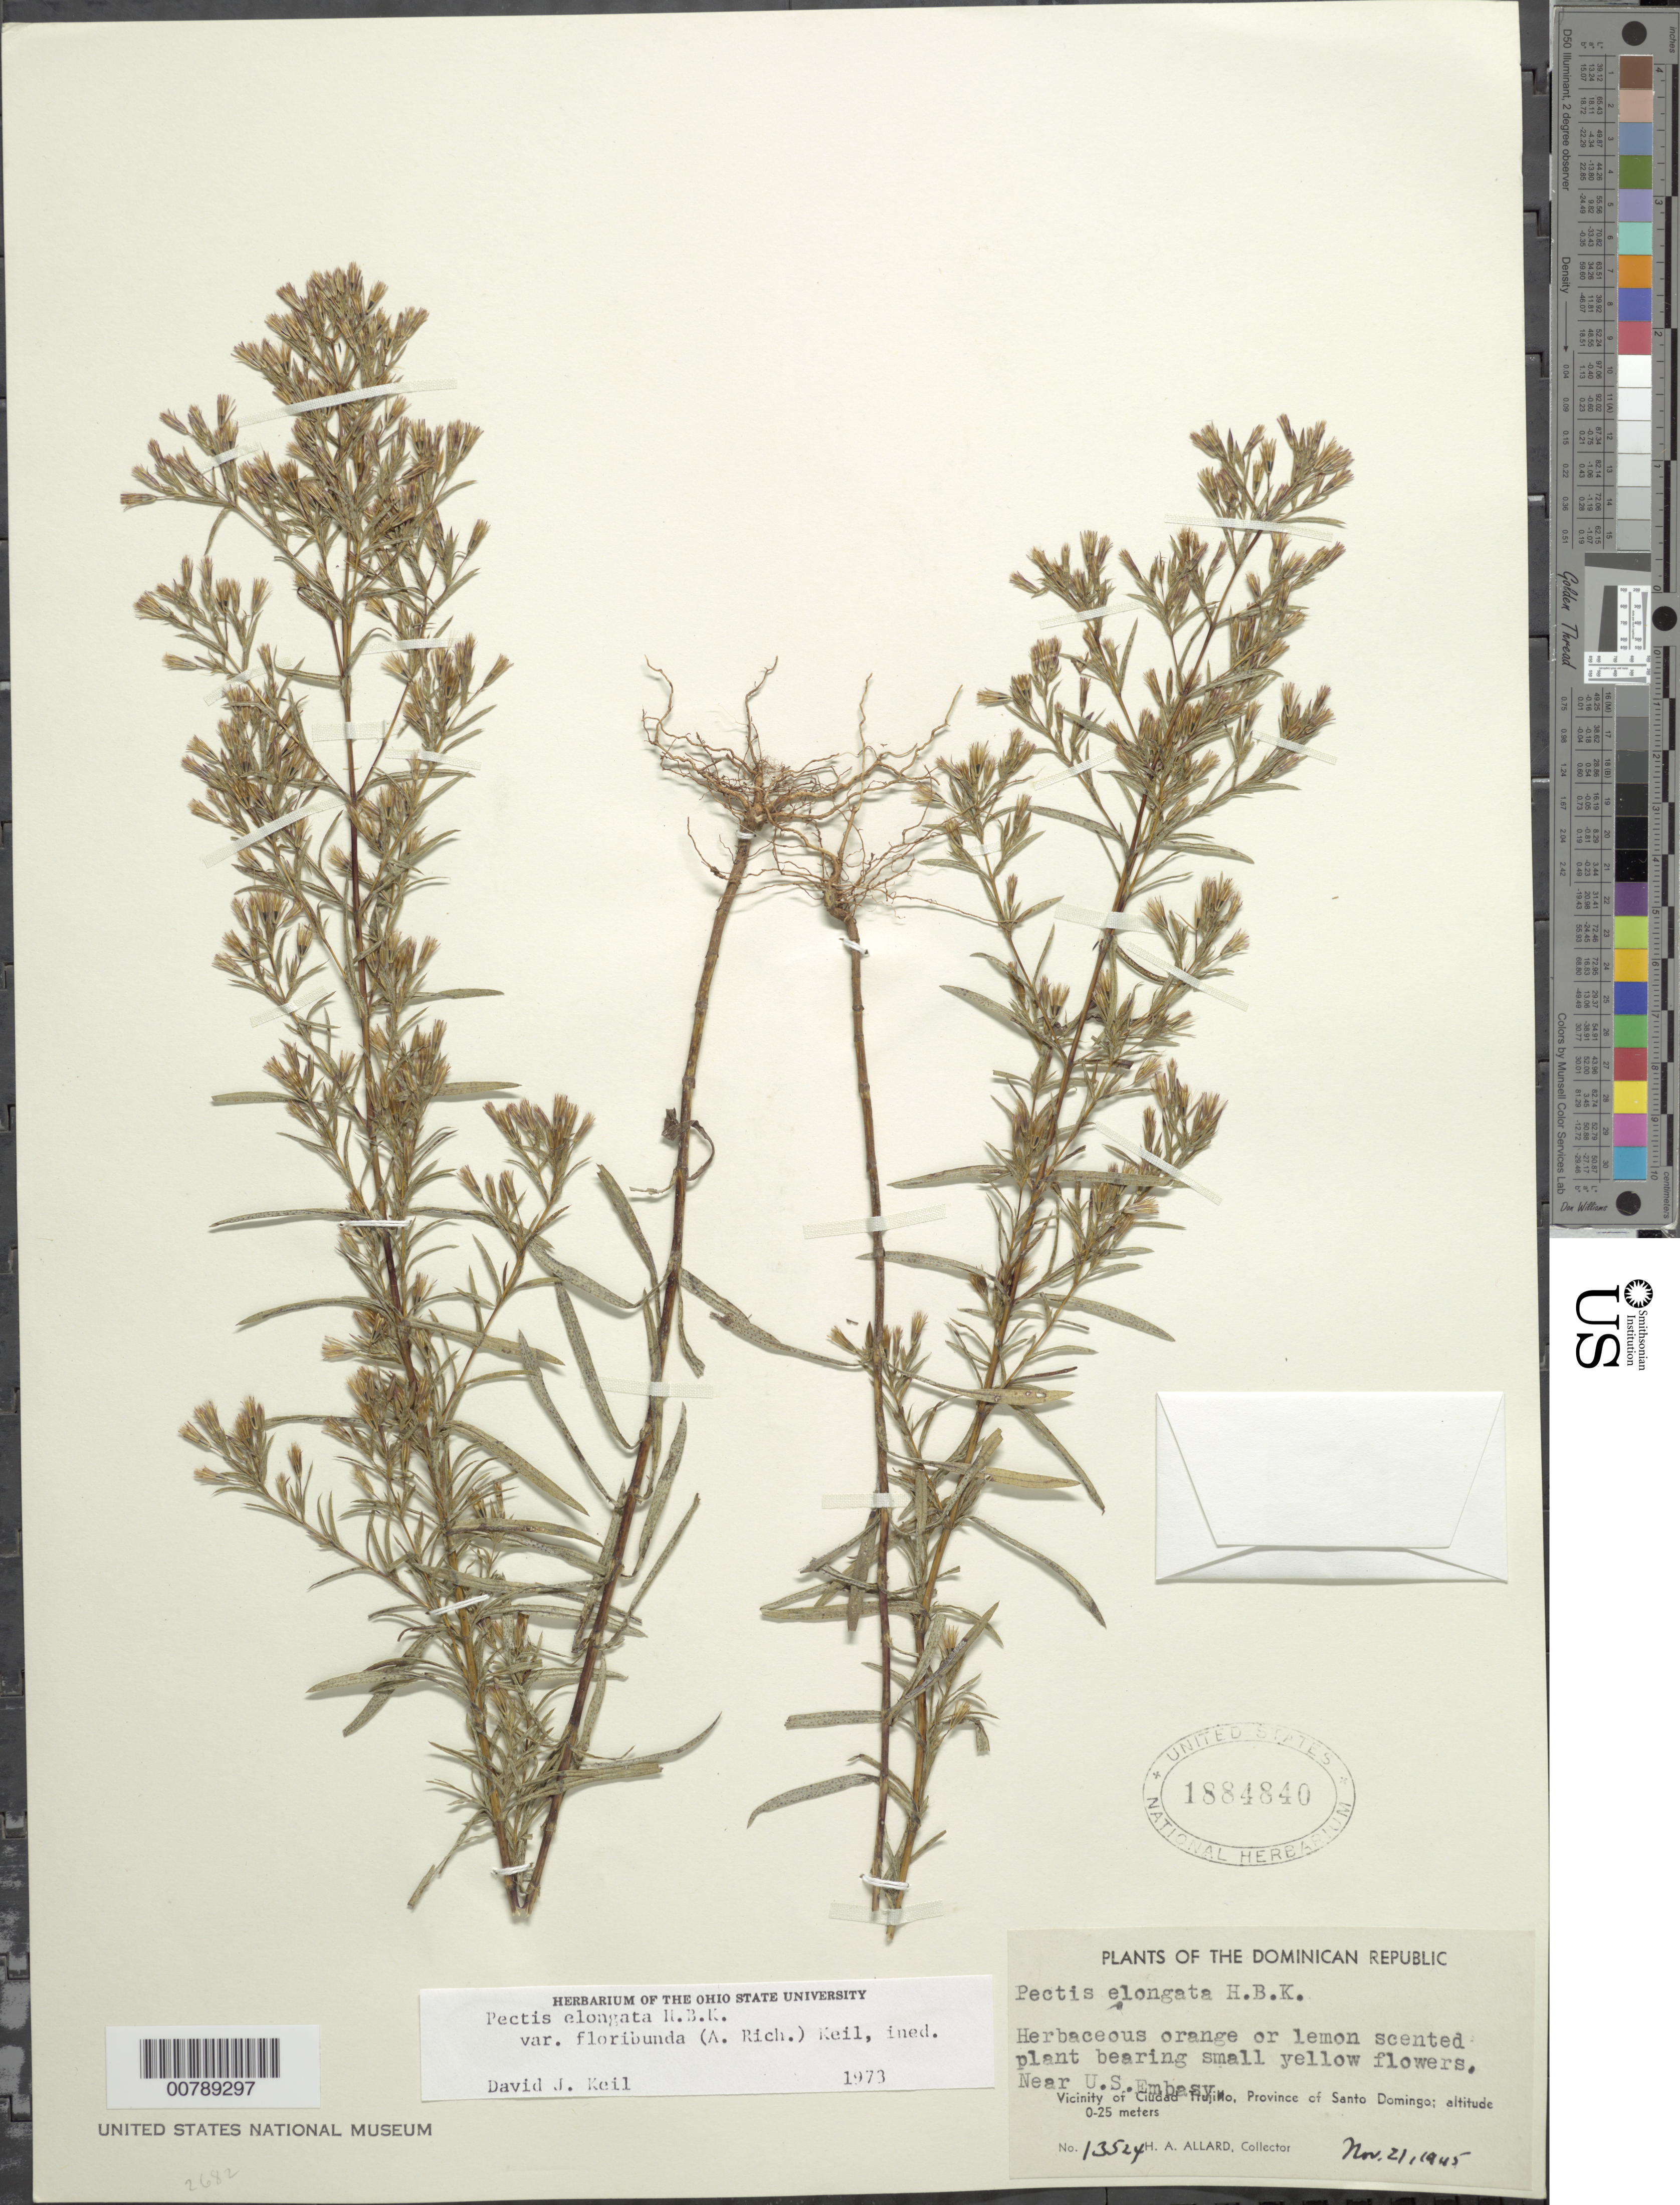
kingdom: Plantae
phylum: Tracheophyta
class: Magnoliopsida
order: Asterales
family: Asteraceae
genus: Pectis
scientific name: Pectis elongata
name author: Kunth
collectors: H. A. Allard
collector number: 13524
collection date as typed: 21 Nov 1945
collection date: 1945-11-21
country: Dominican Republic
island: Hispaniola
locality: Vicinity of Ciudad Trujillo, Province of Santo Domingo. Near U.S. Embassy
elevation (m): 0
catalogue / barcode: US 1884840